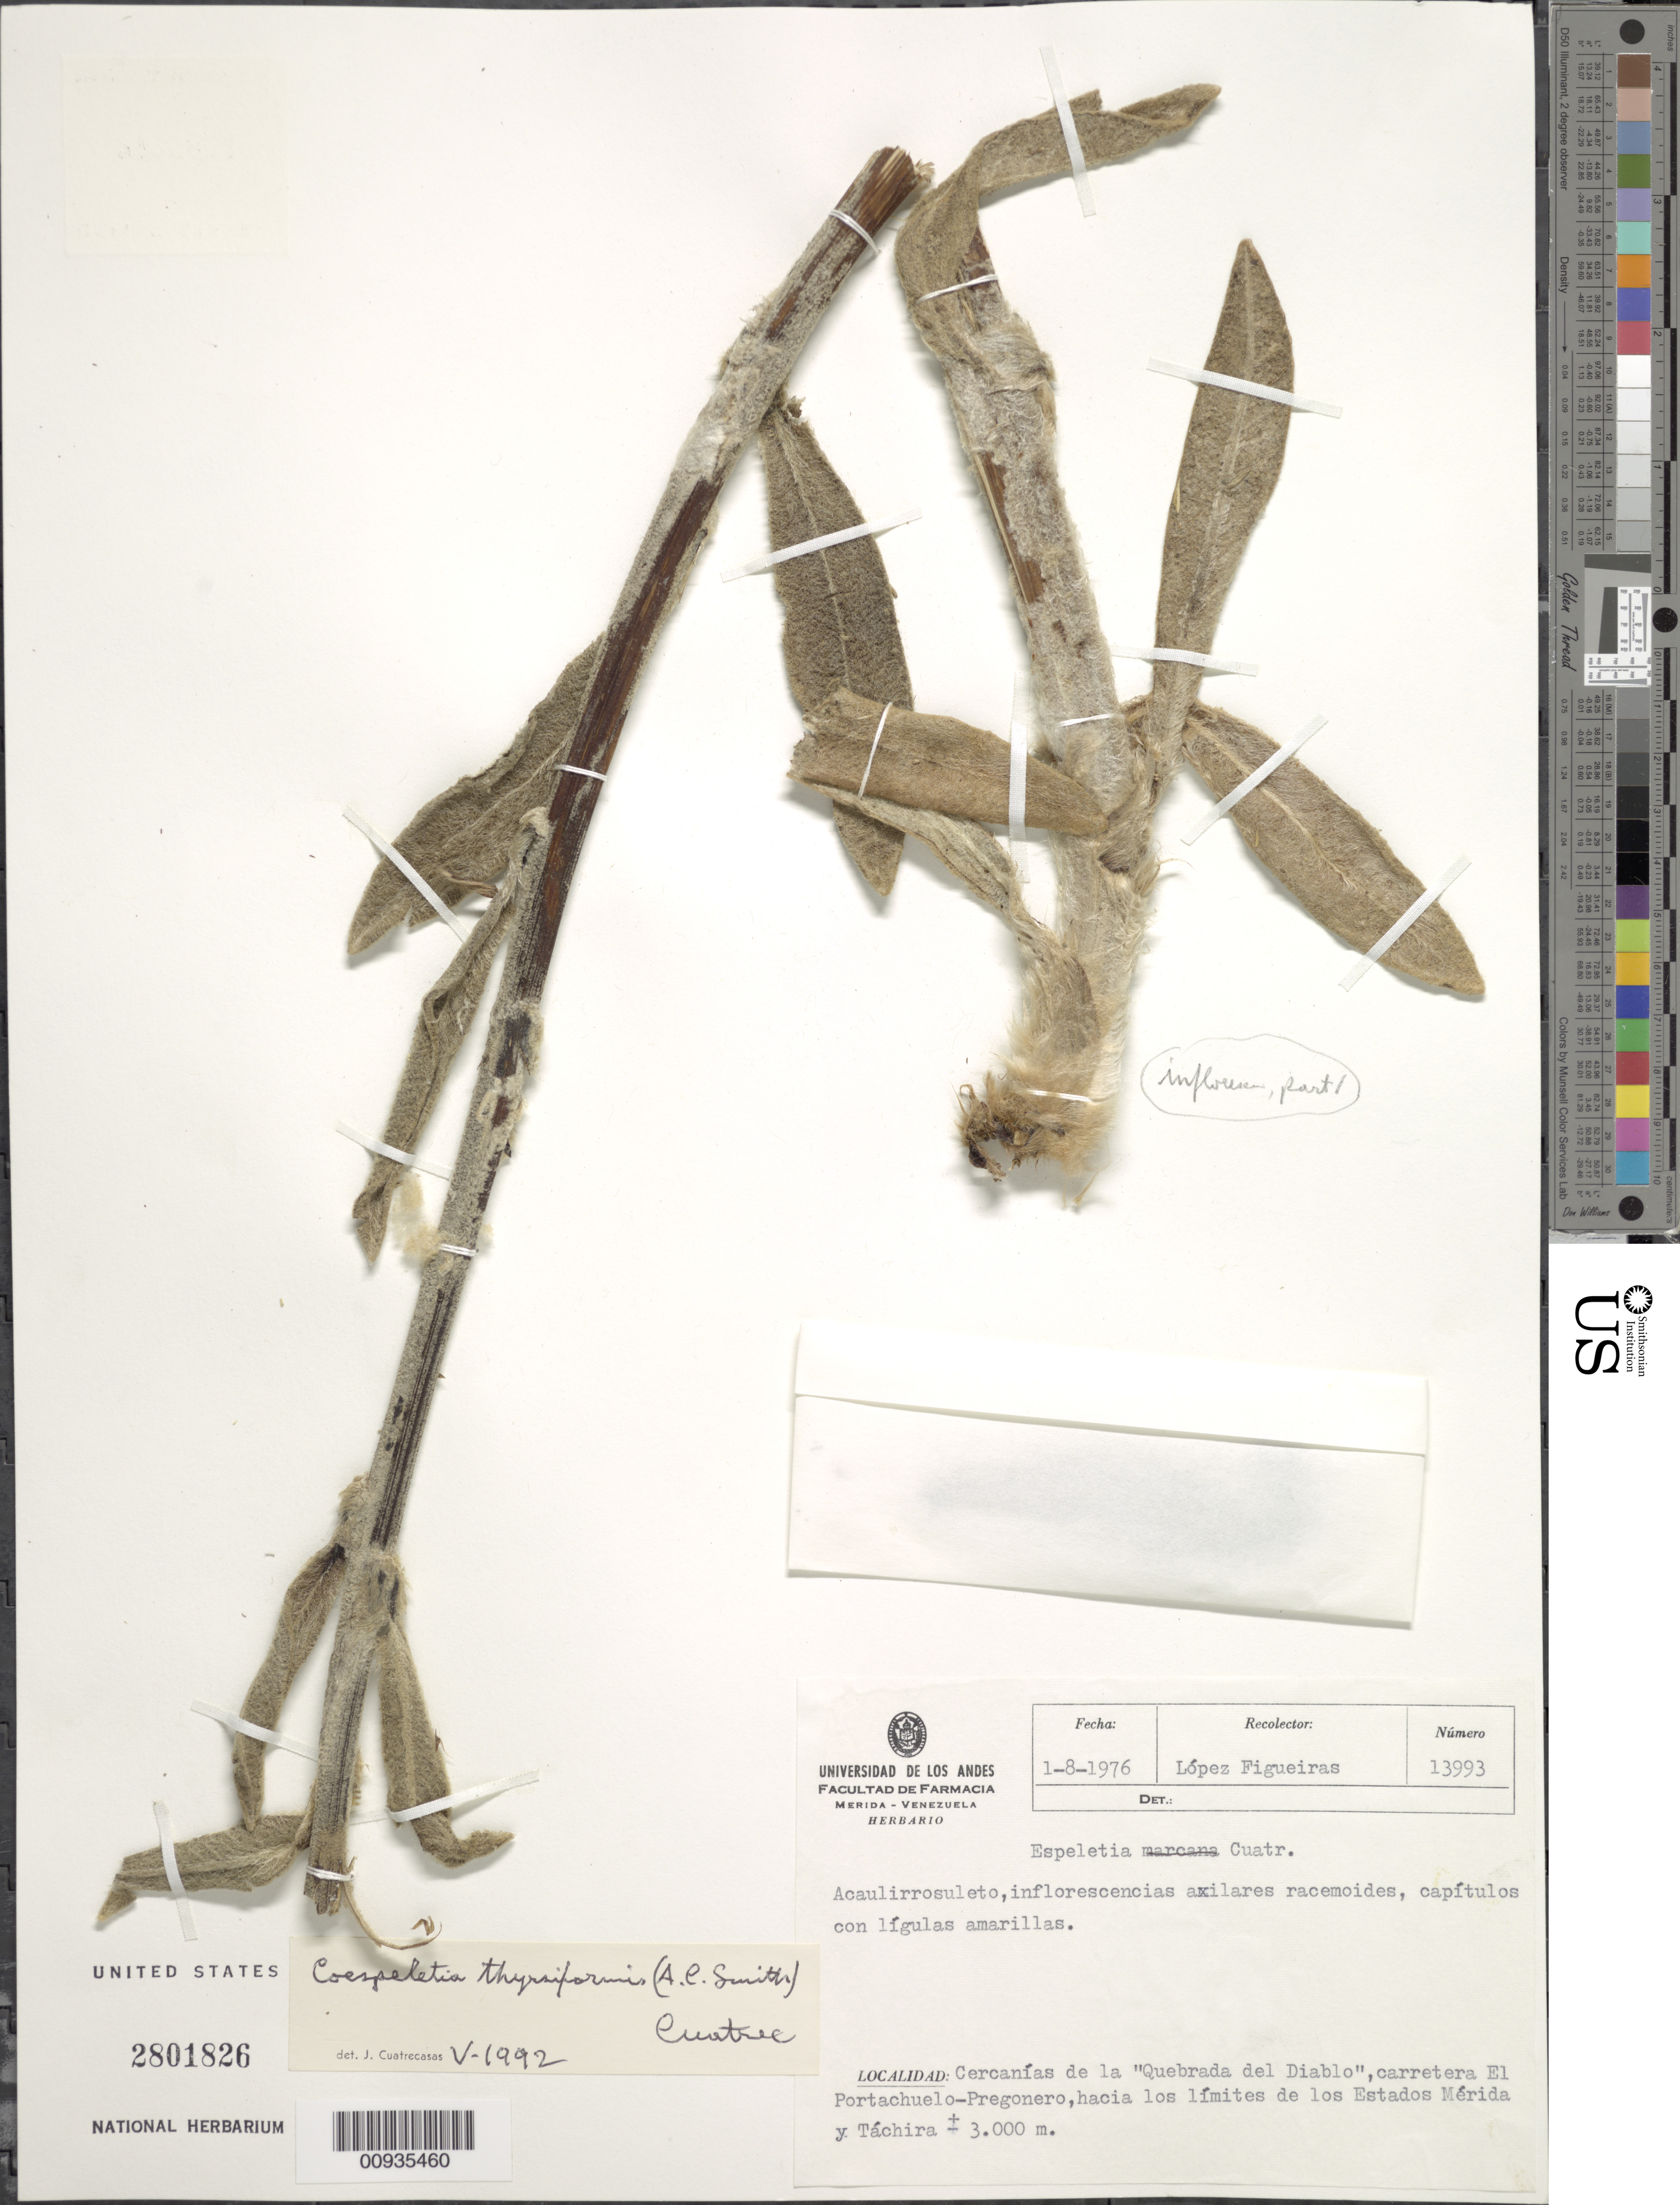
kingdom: Plantae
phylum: Tracheophyta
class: Magnoliopsida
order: Asterales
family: Asteraceae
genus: Coespeletia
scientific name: Coespeletia thyrsiformis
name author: (A.C. Sm.) Cuatrec.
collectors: M. López Figueiras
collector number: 13993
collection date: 1976-08-01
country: Venezuela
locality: Cercanias de la "Quebrada del Diablo", carretera El Portachuelo-Pregonero, hacia los limites de los Estados Merida y Tachira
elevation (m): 3000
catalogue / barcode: US 2801826